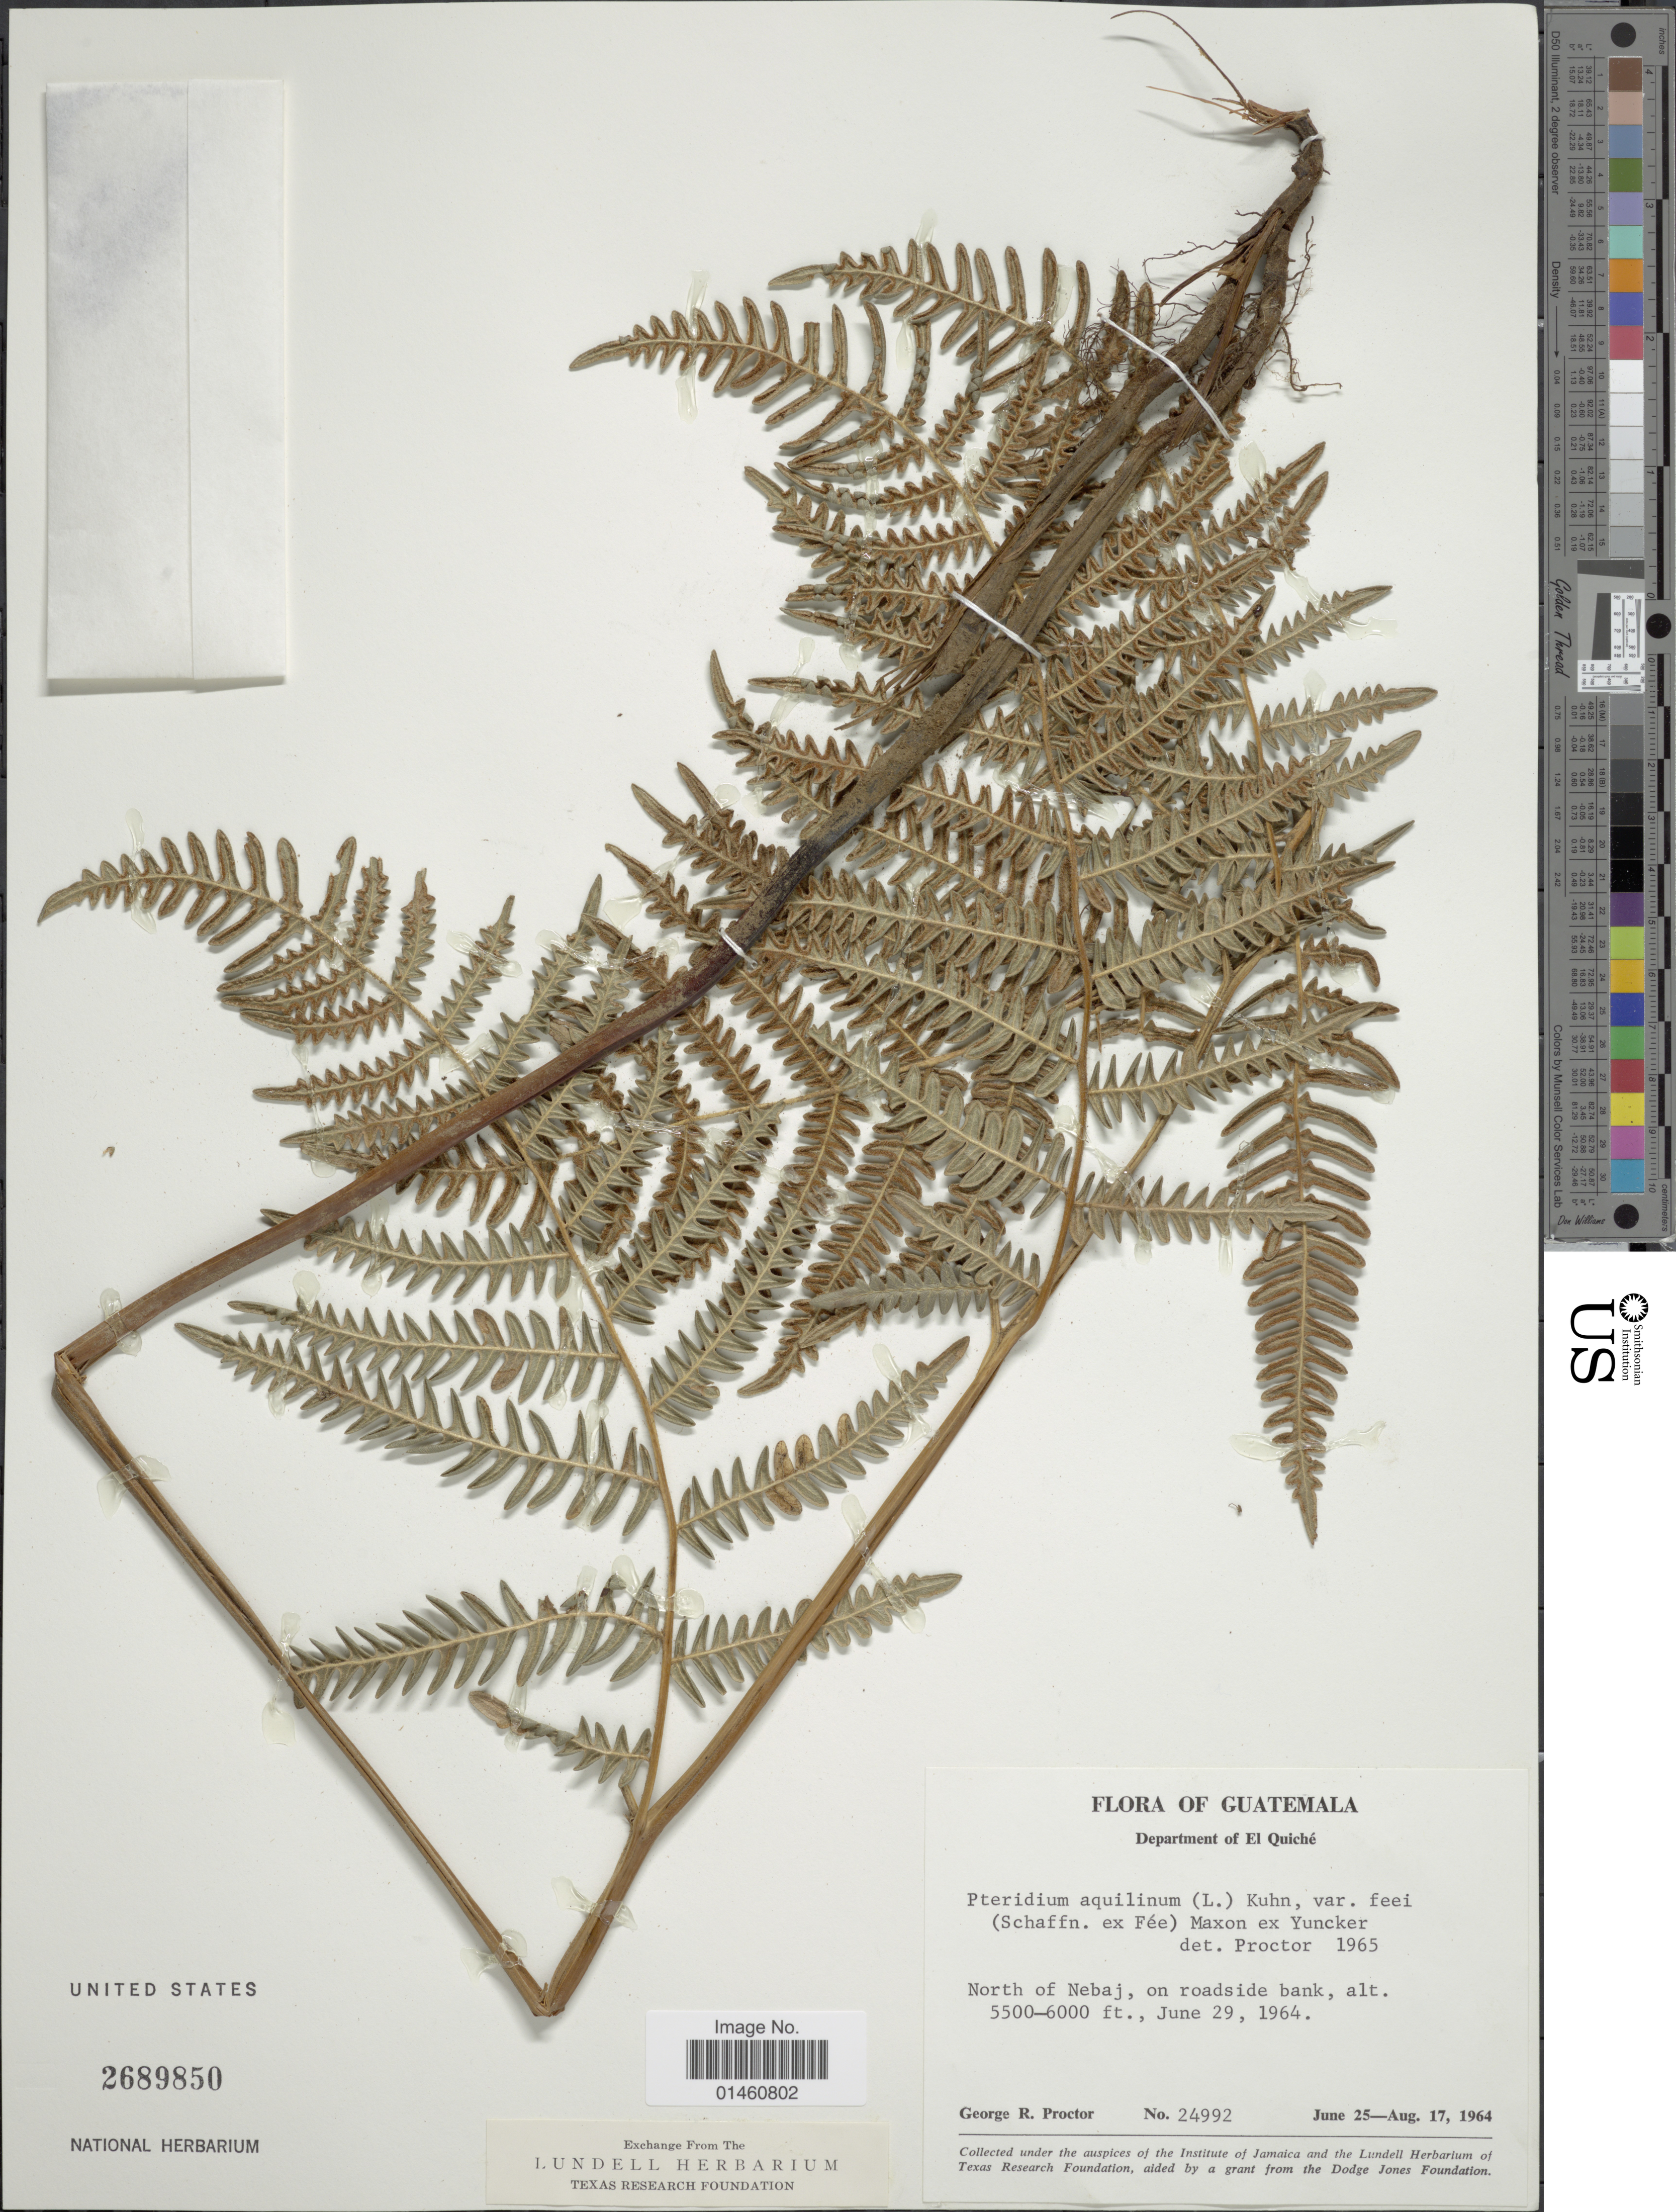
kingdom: Plantae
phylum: Tracheophyta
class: Polypodiopsida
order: Polypodiales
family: Dennstaedtiaceae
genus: Pteridium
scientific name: Pteridium aquilinum var. feei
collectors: G. R. Proctor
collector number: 24992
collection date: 1964-06-29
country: Guatemala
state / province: El Quiché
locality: North of Nebaj, on roadside bank.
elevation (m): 1676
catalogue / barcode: US 2689850